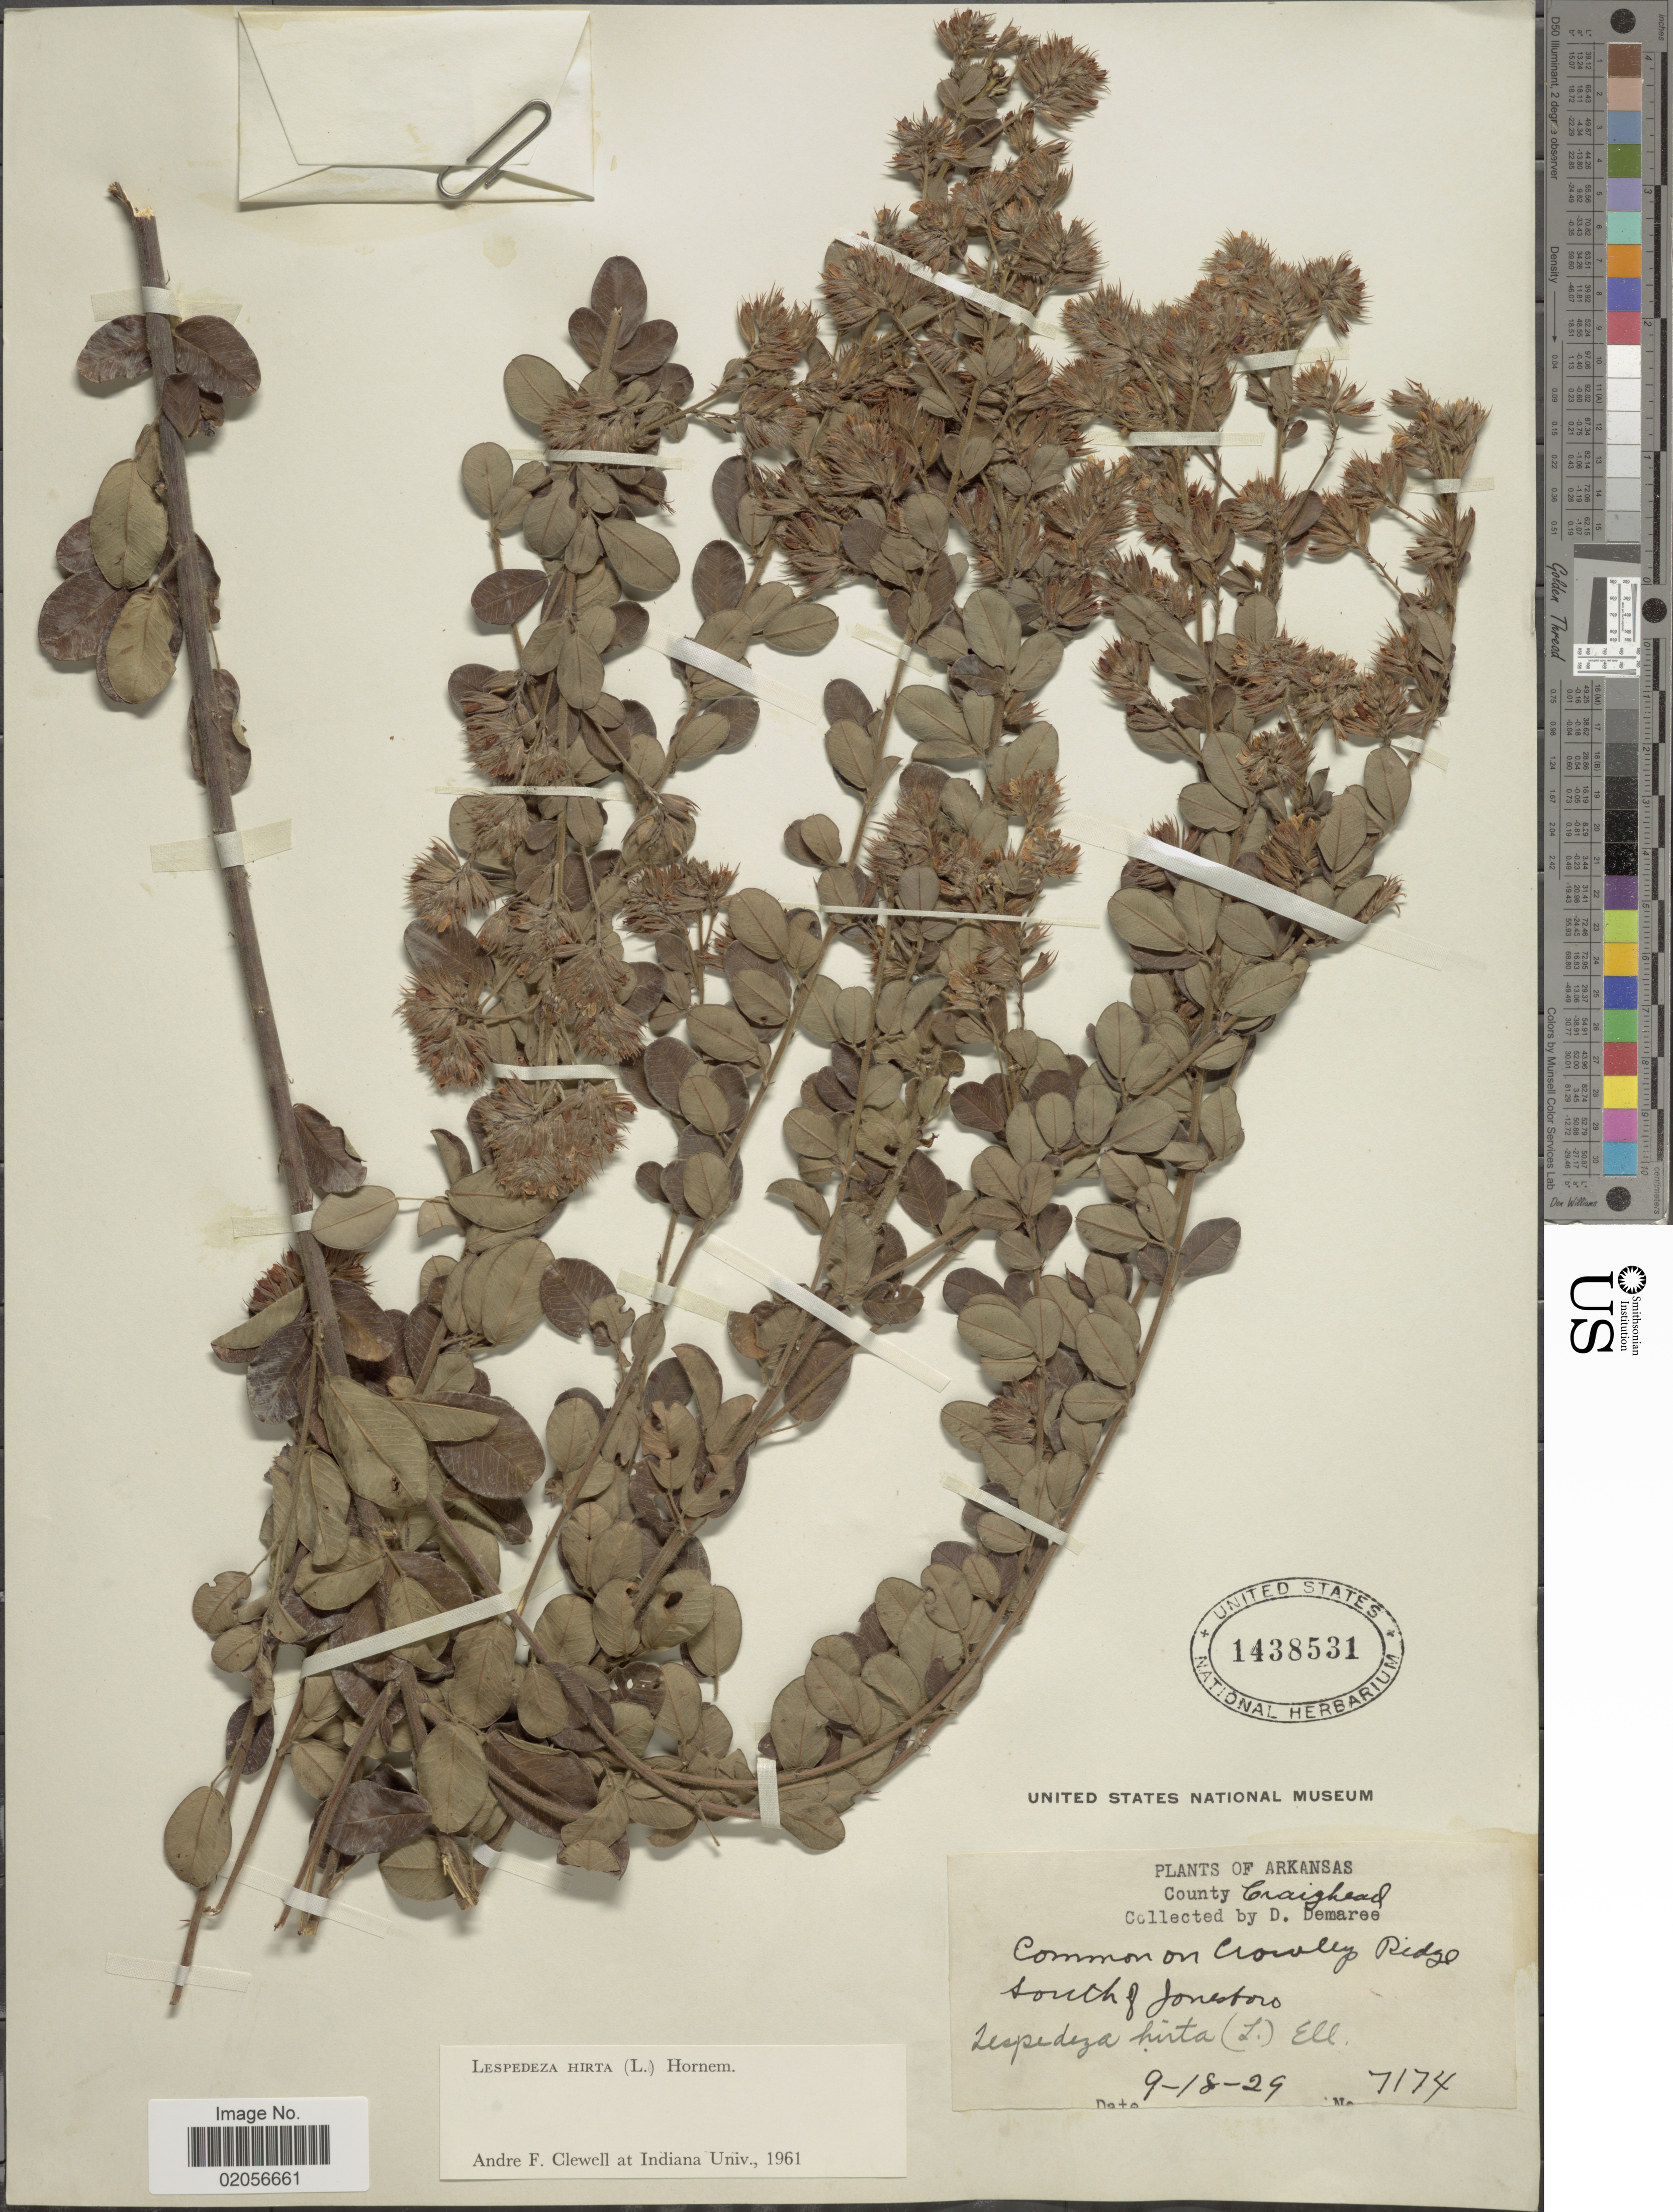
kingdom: Plantae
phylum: Tracheophyta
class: Magnoliopsida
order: Fabales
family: Fabaceae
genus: Lespedeza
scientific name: Lespedeza hirta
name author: (L.) Hornem.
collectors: D. Demaree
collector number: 7174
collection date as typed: Transcribed d/m/y: 18/9/29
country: United States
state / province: Arkansas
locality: County Craighead, Common on Crowleys Ridge south of Jonesboro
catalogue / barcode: US 1438531